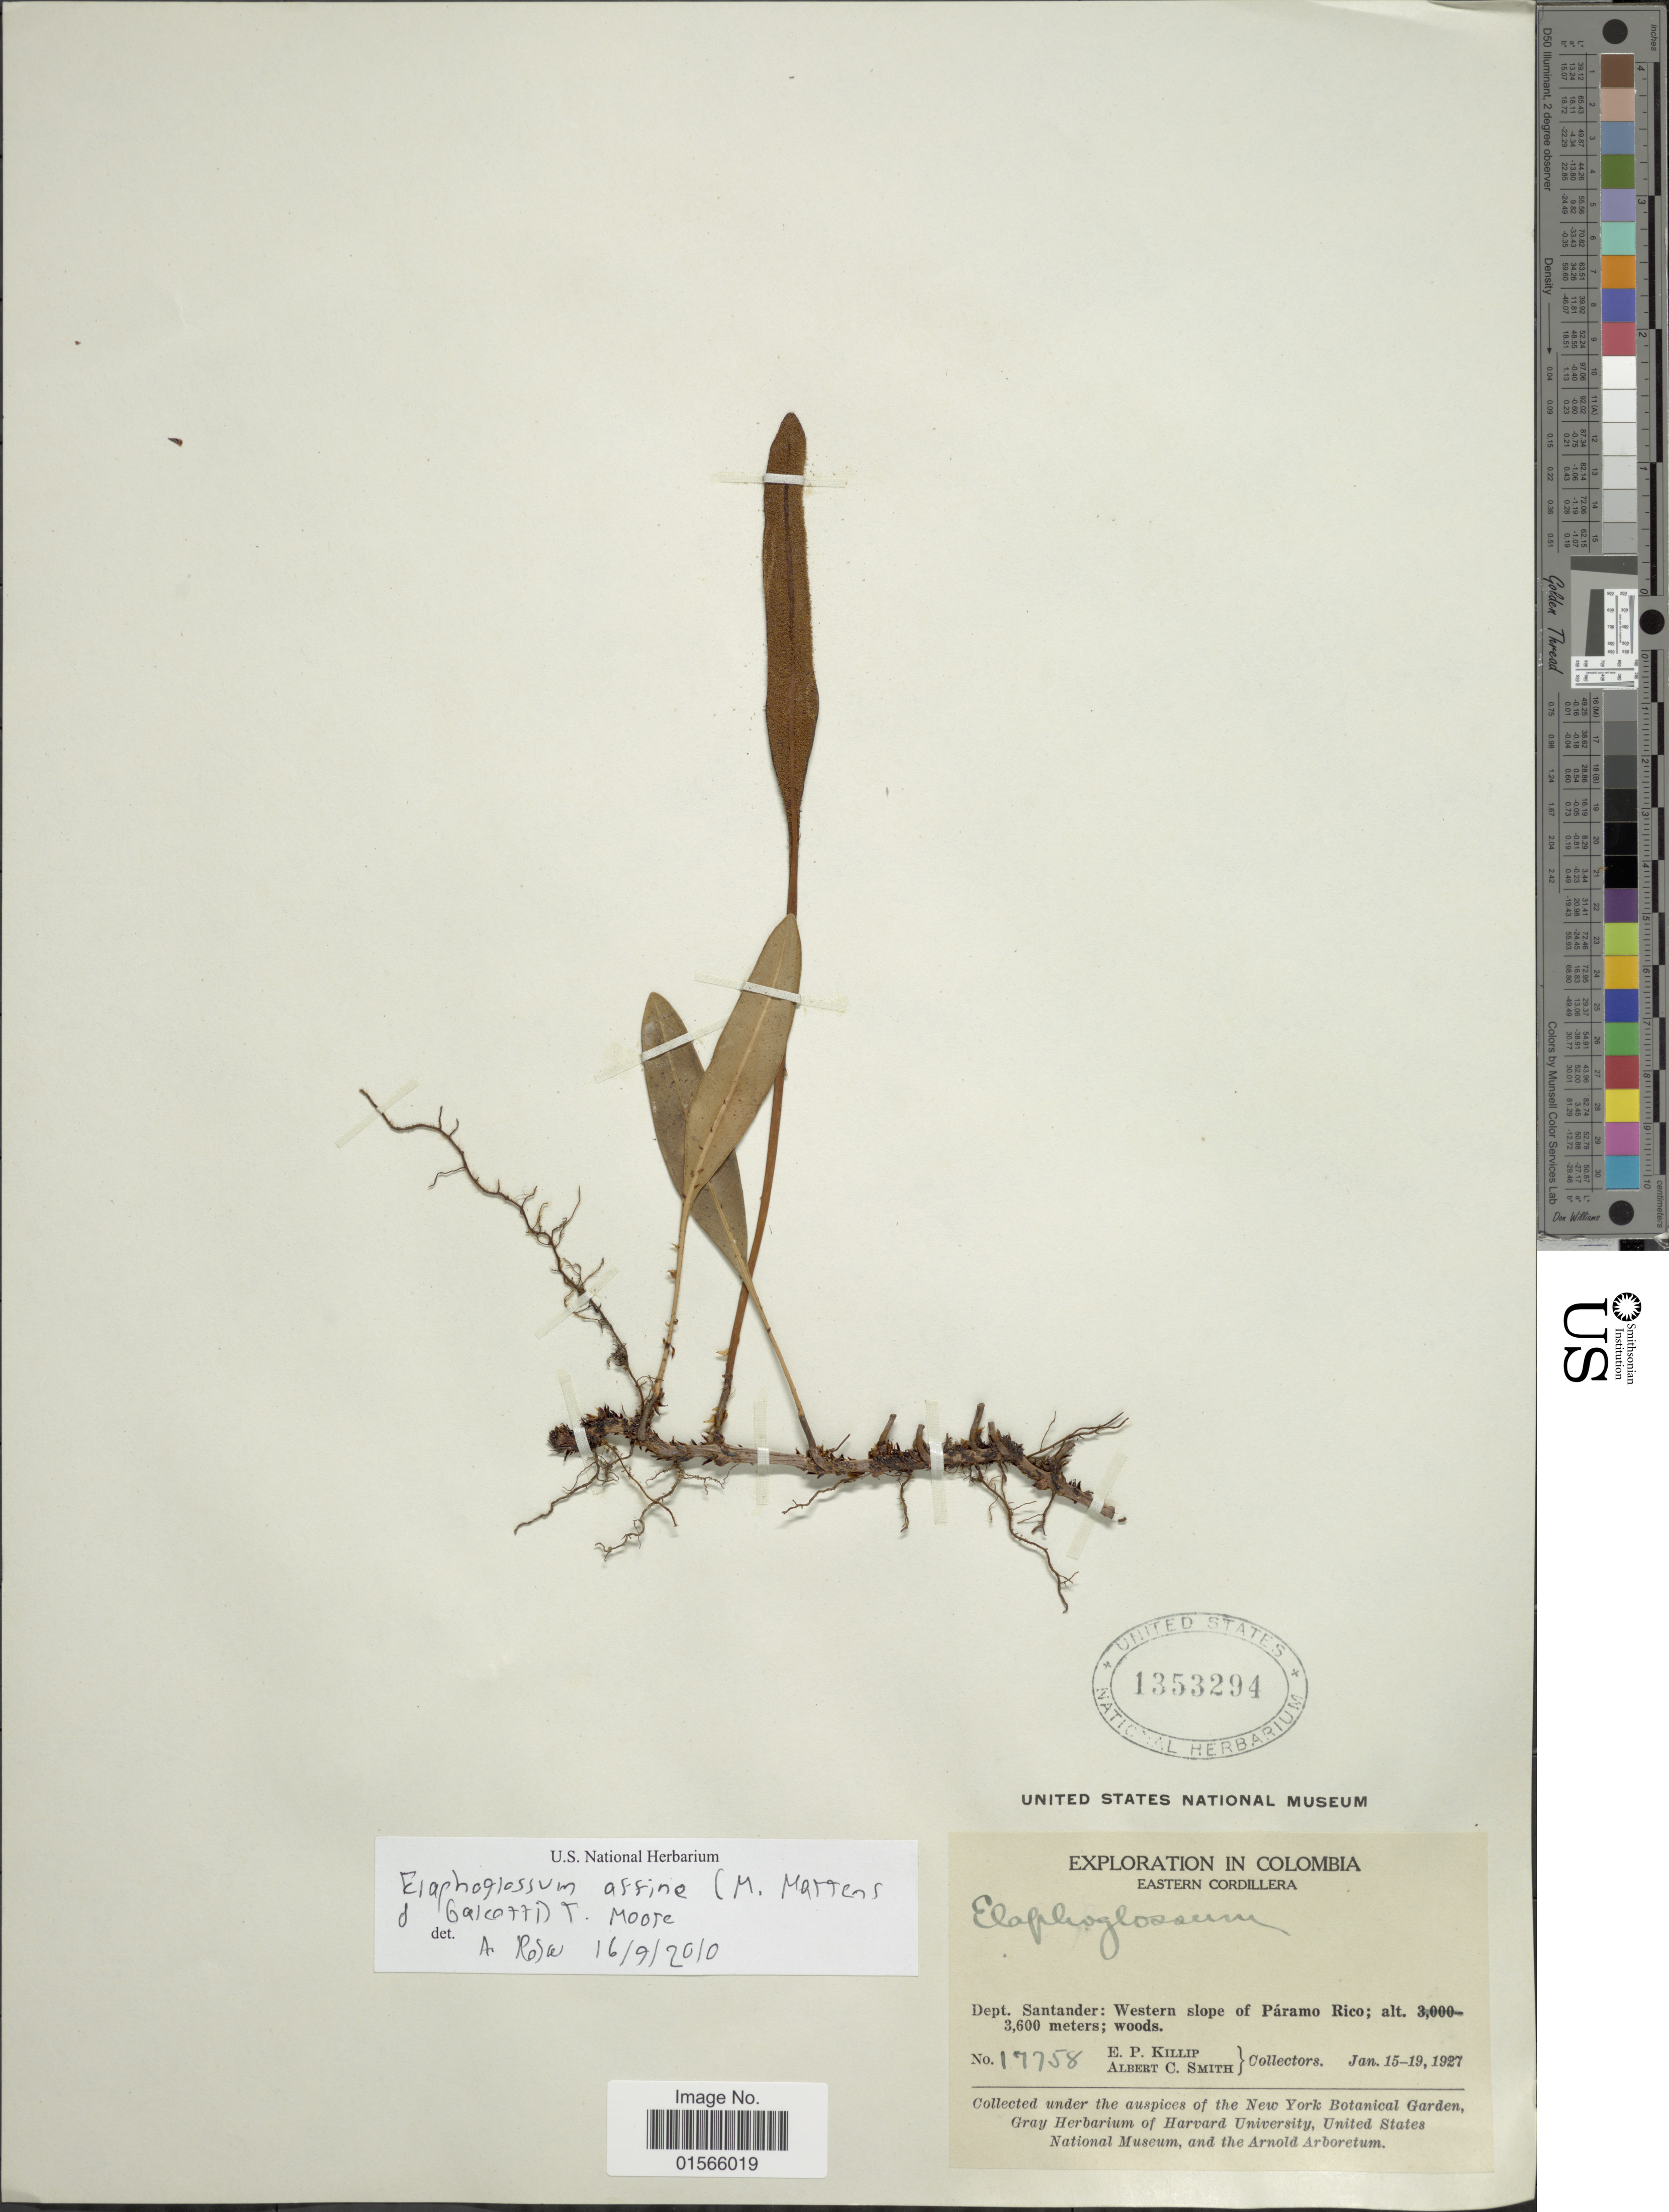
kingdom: Plantae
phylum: Tracheophyta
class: Polypodiopsida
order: Polypodiales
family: Dryopteridaceae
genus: Elaphoglossum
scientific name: Elaphoglossum affine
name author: (M. Martens & Galeotti) T. Moore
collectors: E. P. Killip & A. C. Smith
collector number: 17758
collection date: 1927-01-15/1927-01-19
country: Colombia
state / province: Santander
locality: Eastern Cordillera, Dept. Santander: Western slope of Páramo Rico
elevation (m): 3600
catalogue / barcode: US 1353294